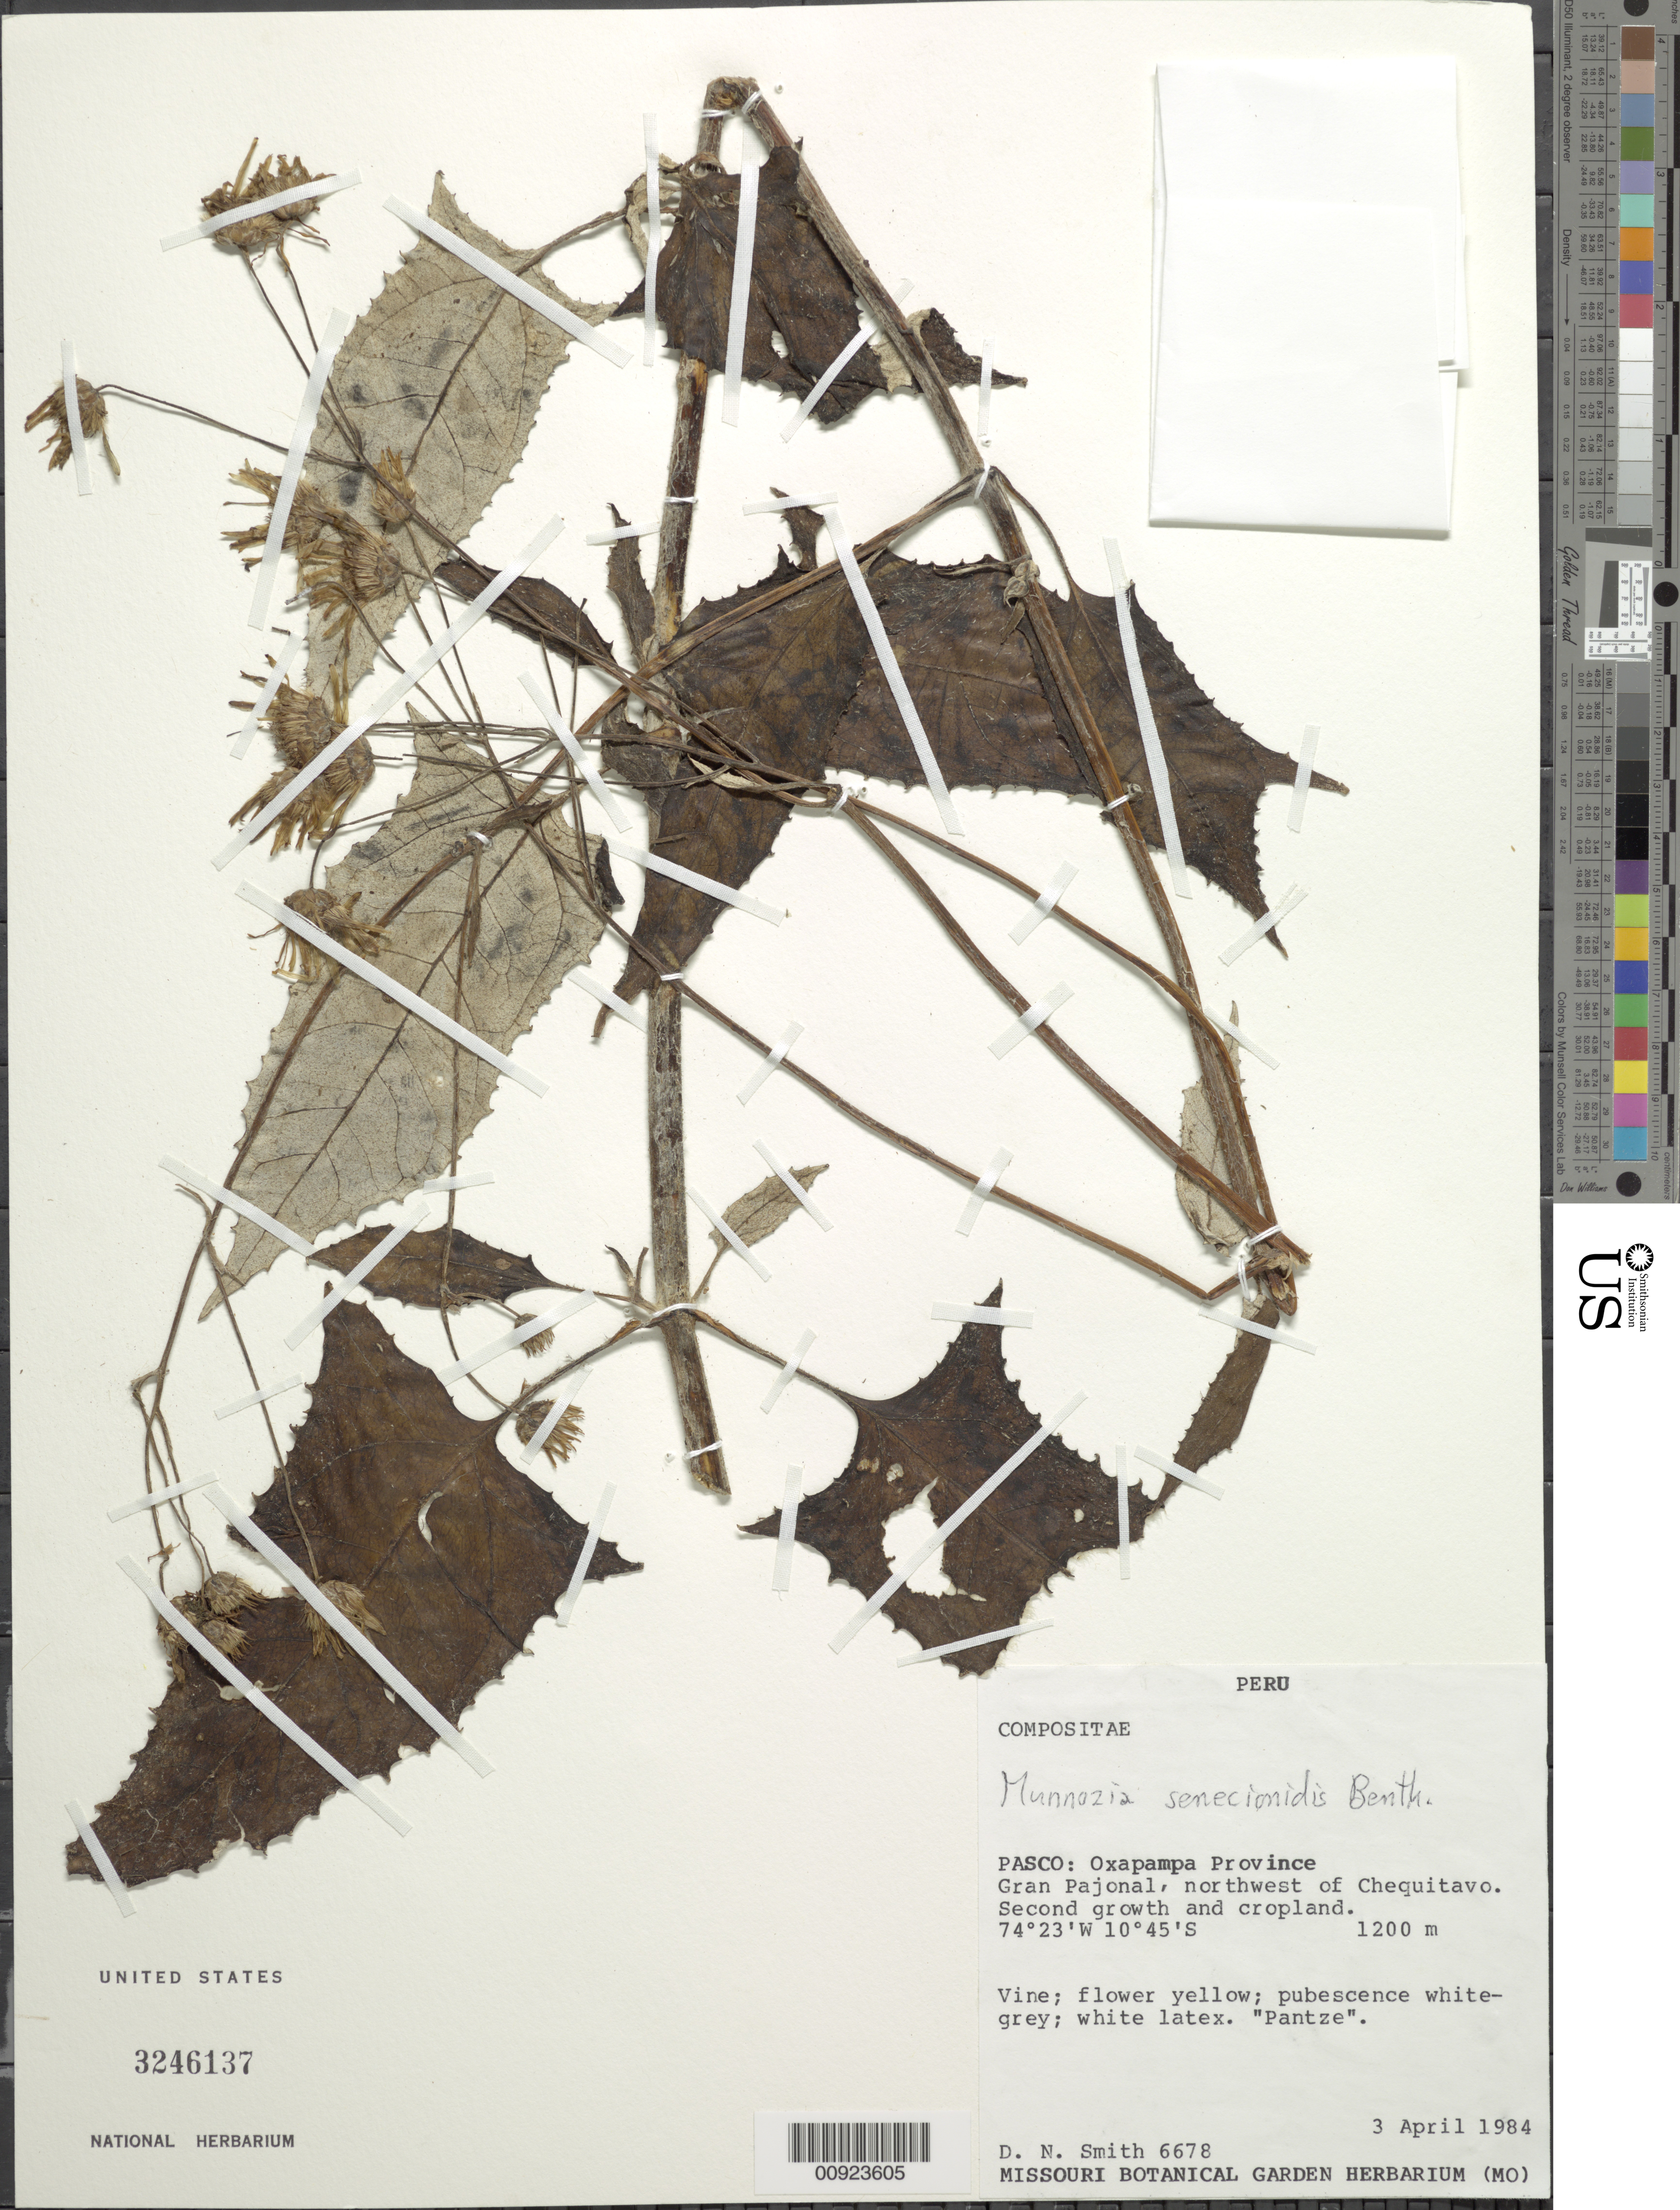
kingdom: Plantae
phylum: Tracheophyta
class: Magnoliopsida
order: Asterales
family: Asteraceae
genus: Munnozia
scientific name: Munnozia senecionidis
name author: Benth.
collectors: D. Smith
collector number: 6678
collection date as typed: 3 April 1984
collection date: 1984-04-03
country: Peru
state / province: Pasco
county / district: Oxapampa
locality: Gran Pajonal, northwest of Chequitavo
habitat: Second growth and cropland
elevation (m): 1200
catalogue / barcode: US 3246137